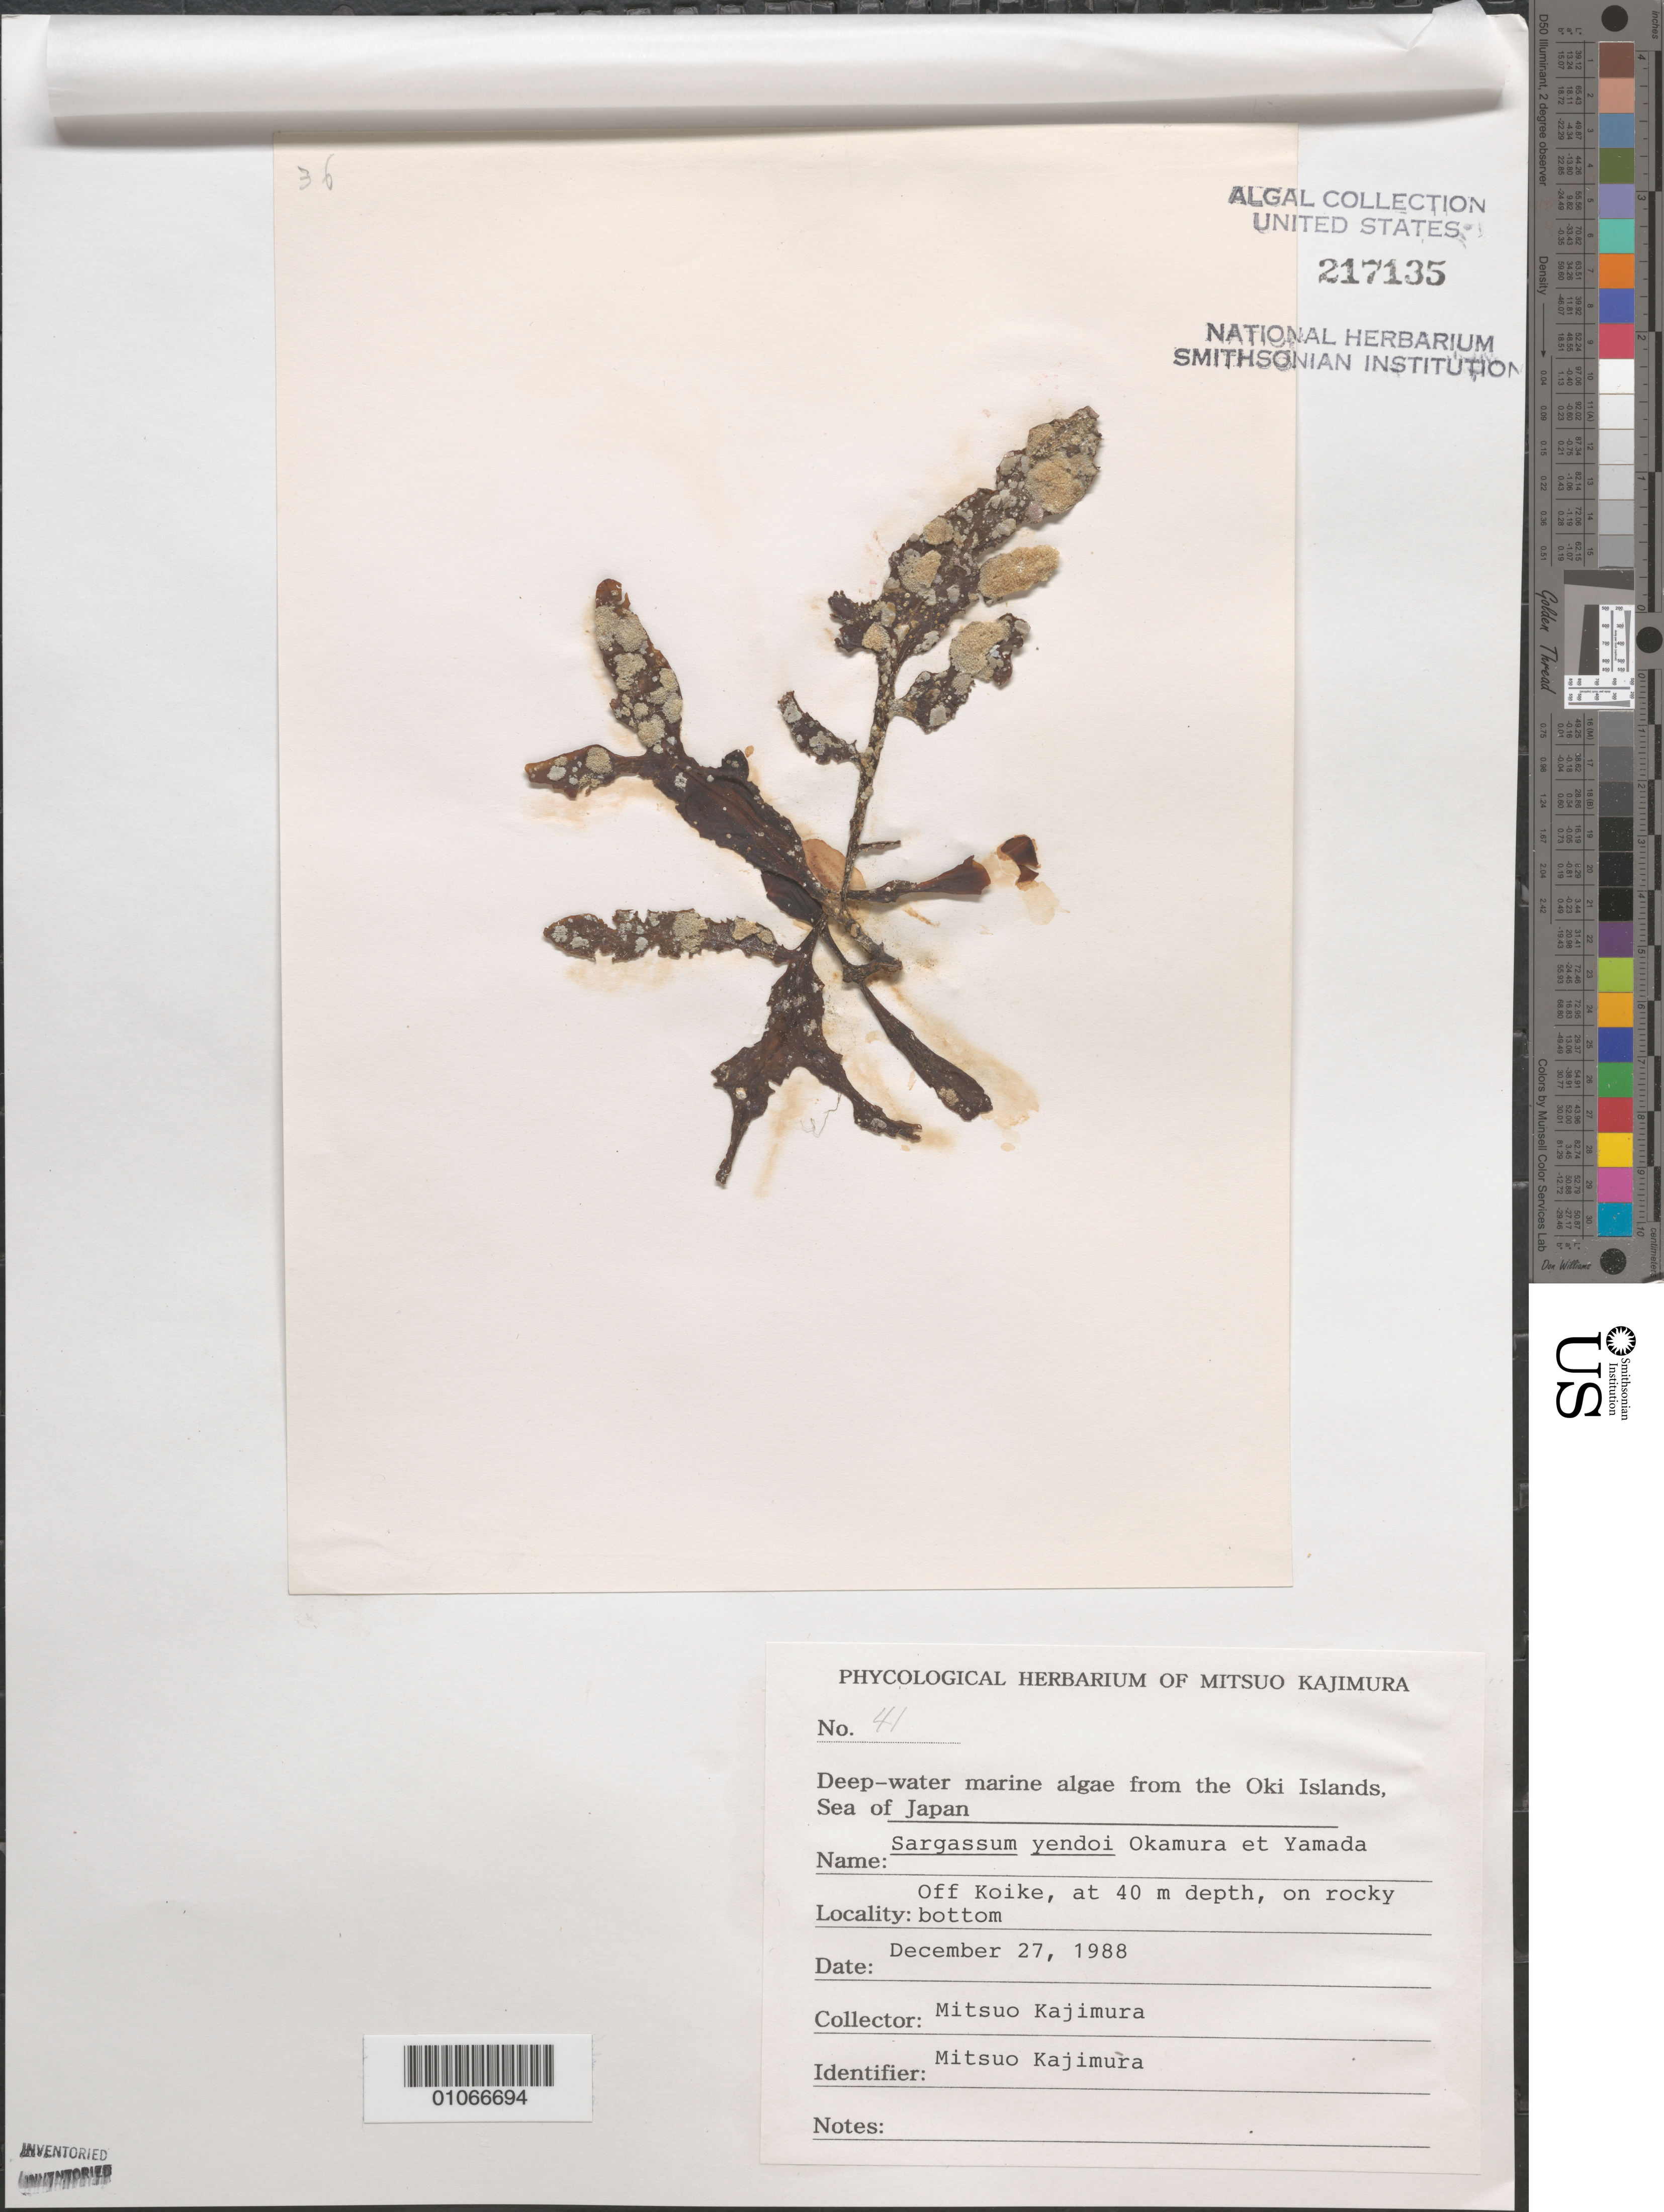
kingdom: Chromista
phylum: Ochrophyta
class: Phaeophyceae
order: Fucales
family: Sargassaceae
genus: Sargassum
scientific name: Sargassum yendoi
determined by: Kajimura, Mitsuo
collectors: M. Kajimura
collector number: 41 & specimen 35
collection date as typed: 27 Dec 1988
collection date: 1988-12-27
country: Japan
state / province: Simane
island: Oki Is.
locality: Off Koike, Sea of Japan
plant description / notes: Phycologial Herbarium of Mitsuo Kajimura, Deep-water marine algae from the Oki Islands, Sea of Japan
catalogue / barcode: US 217135